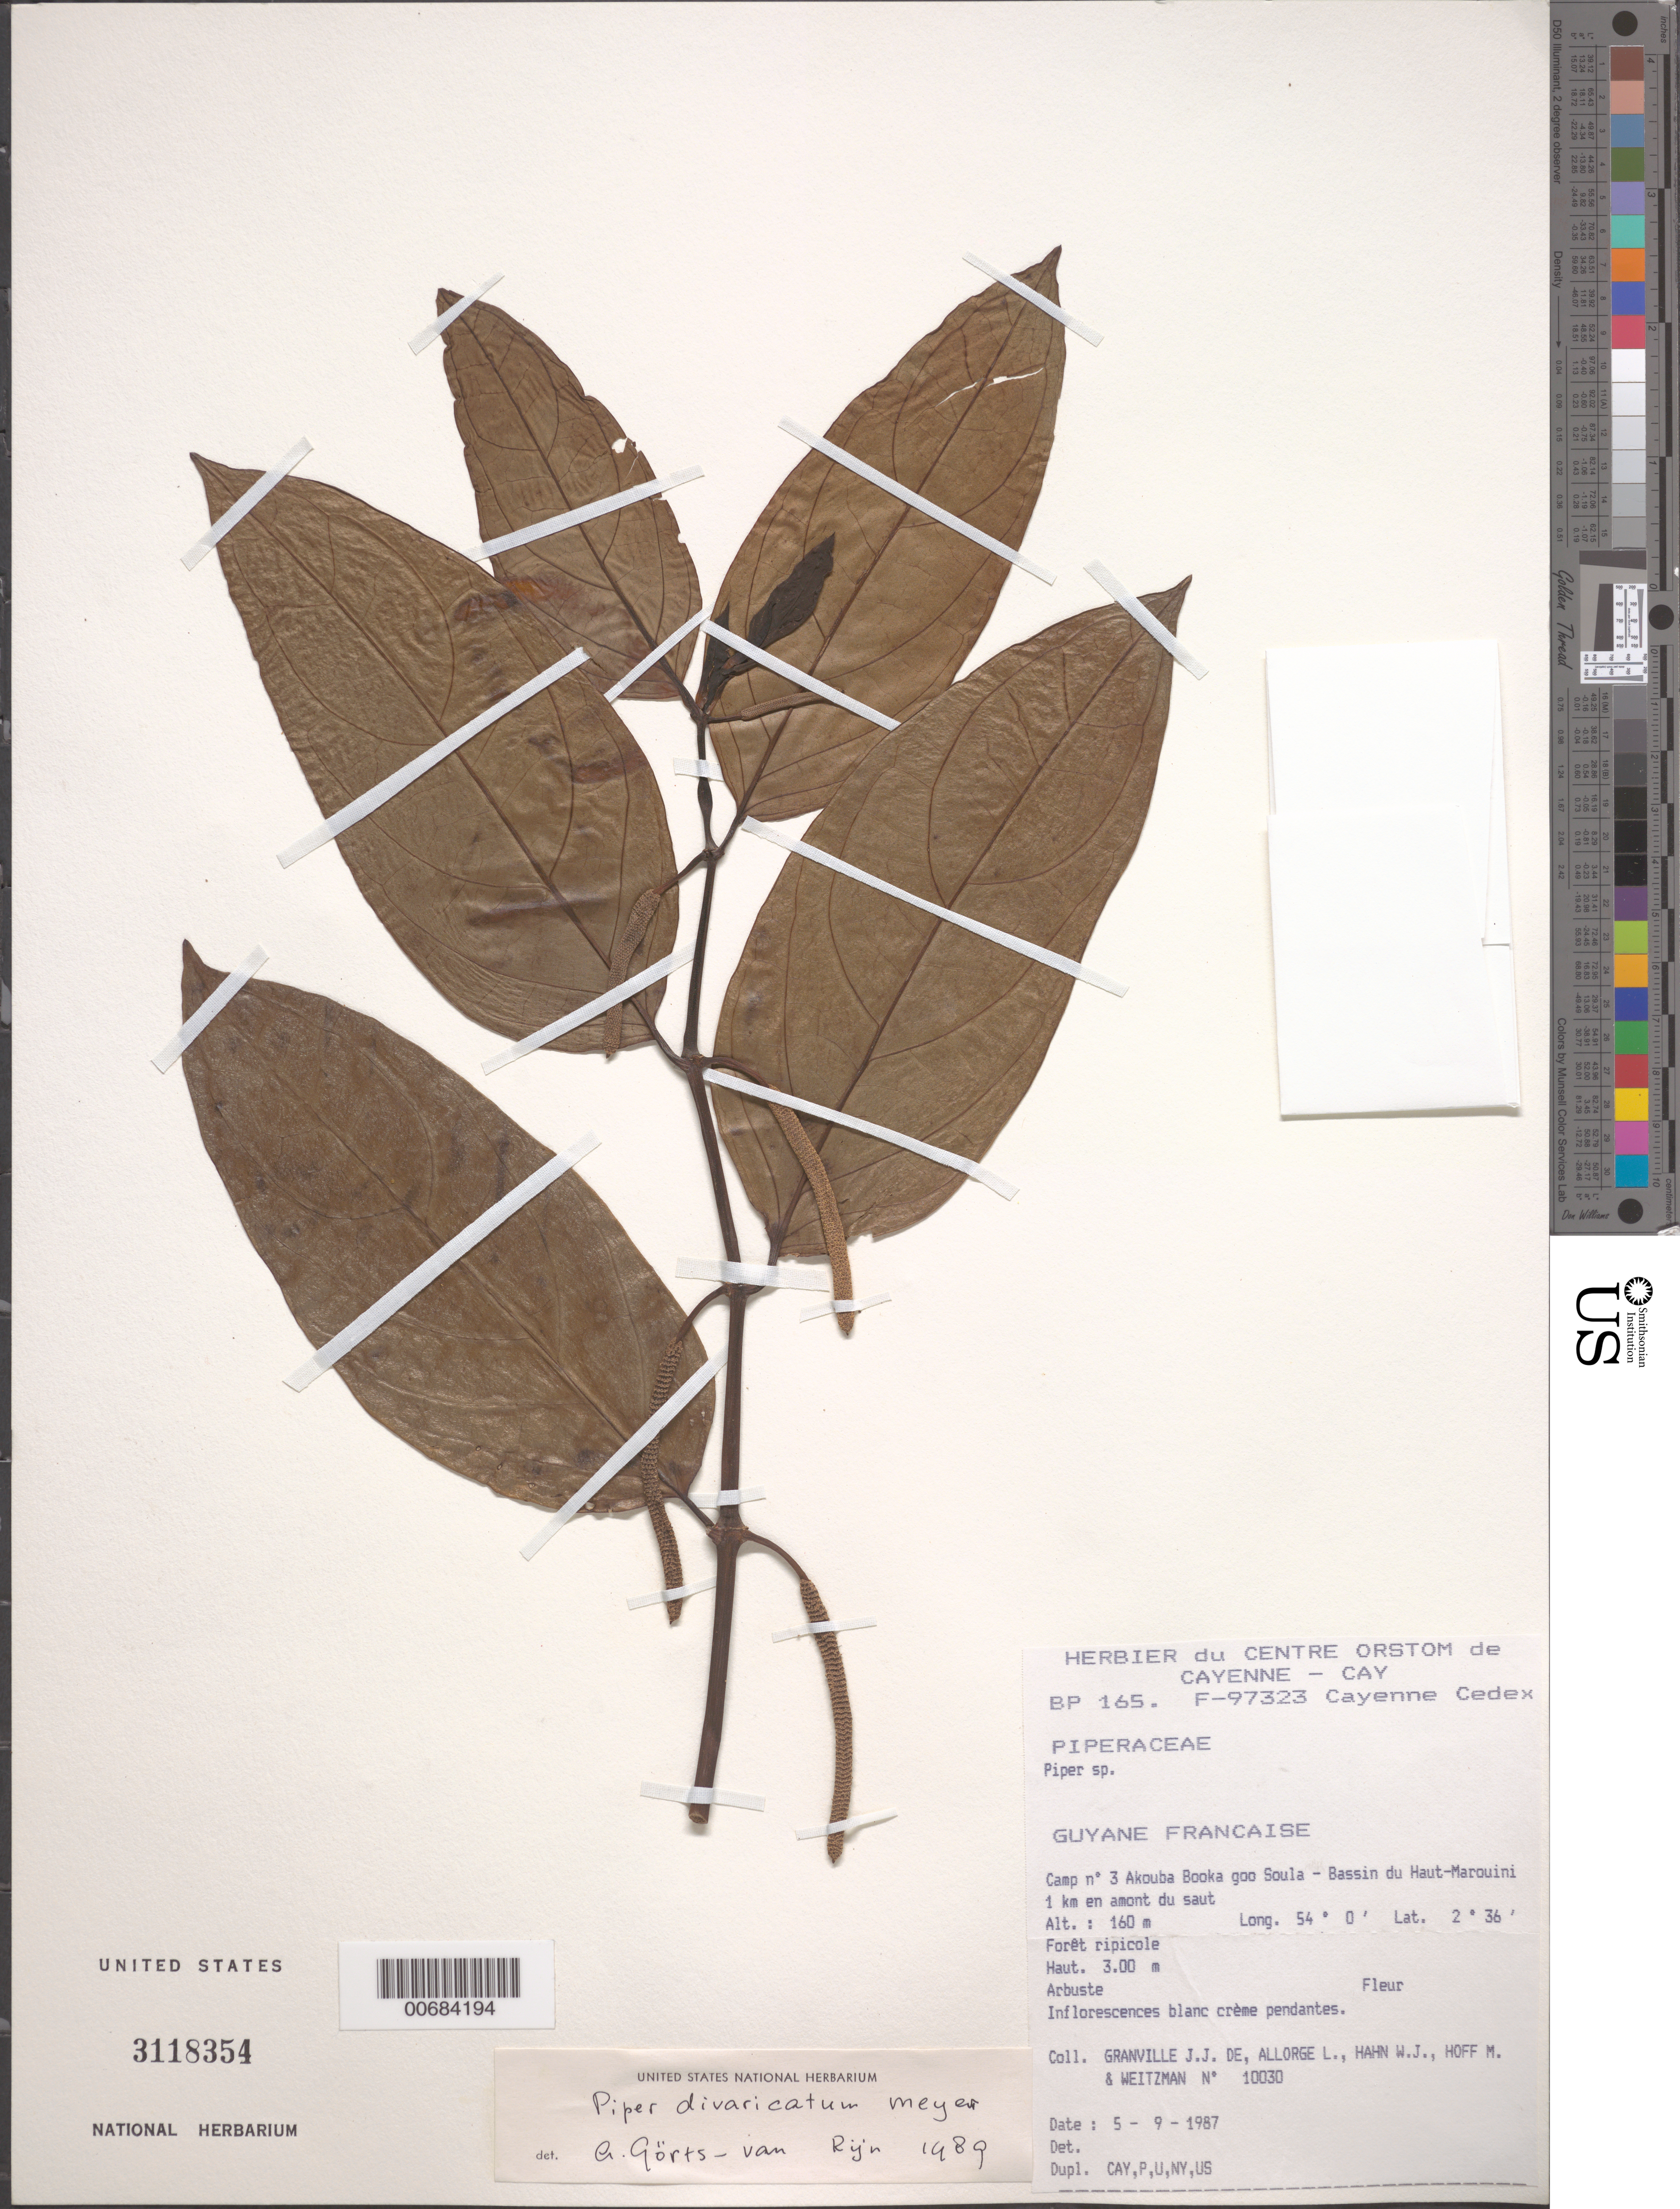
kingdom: Plantae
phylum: Tracheophyta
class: Magnoliopsida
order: Piperales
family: Piperaceae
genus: Piper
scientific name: Piper divaricatum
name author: G. Mey.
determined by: Görts-van Rijn, A. R. A.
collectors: J.-J. de Granville, L. Allorge, W. J. Hahn, M. Hoff & A. L. Weitzman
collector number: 10030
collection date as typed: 5-Sep-87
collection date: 1987-09-05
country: French Guiana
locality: Akouba Booka goo Soula, Camp #3, Bassin du Haut Marouini. 1 km en amont du saut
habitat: Riparian forest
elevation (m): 160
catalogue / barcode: US 3118354